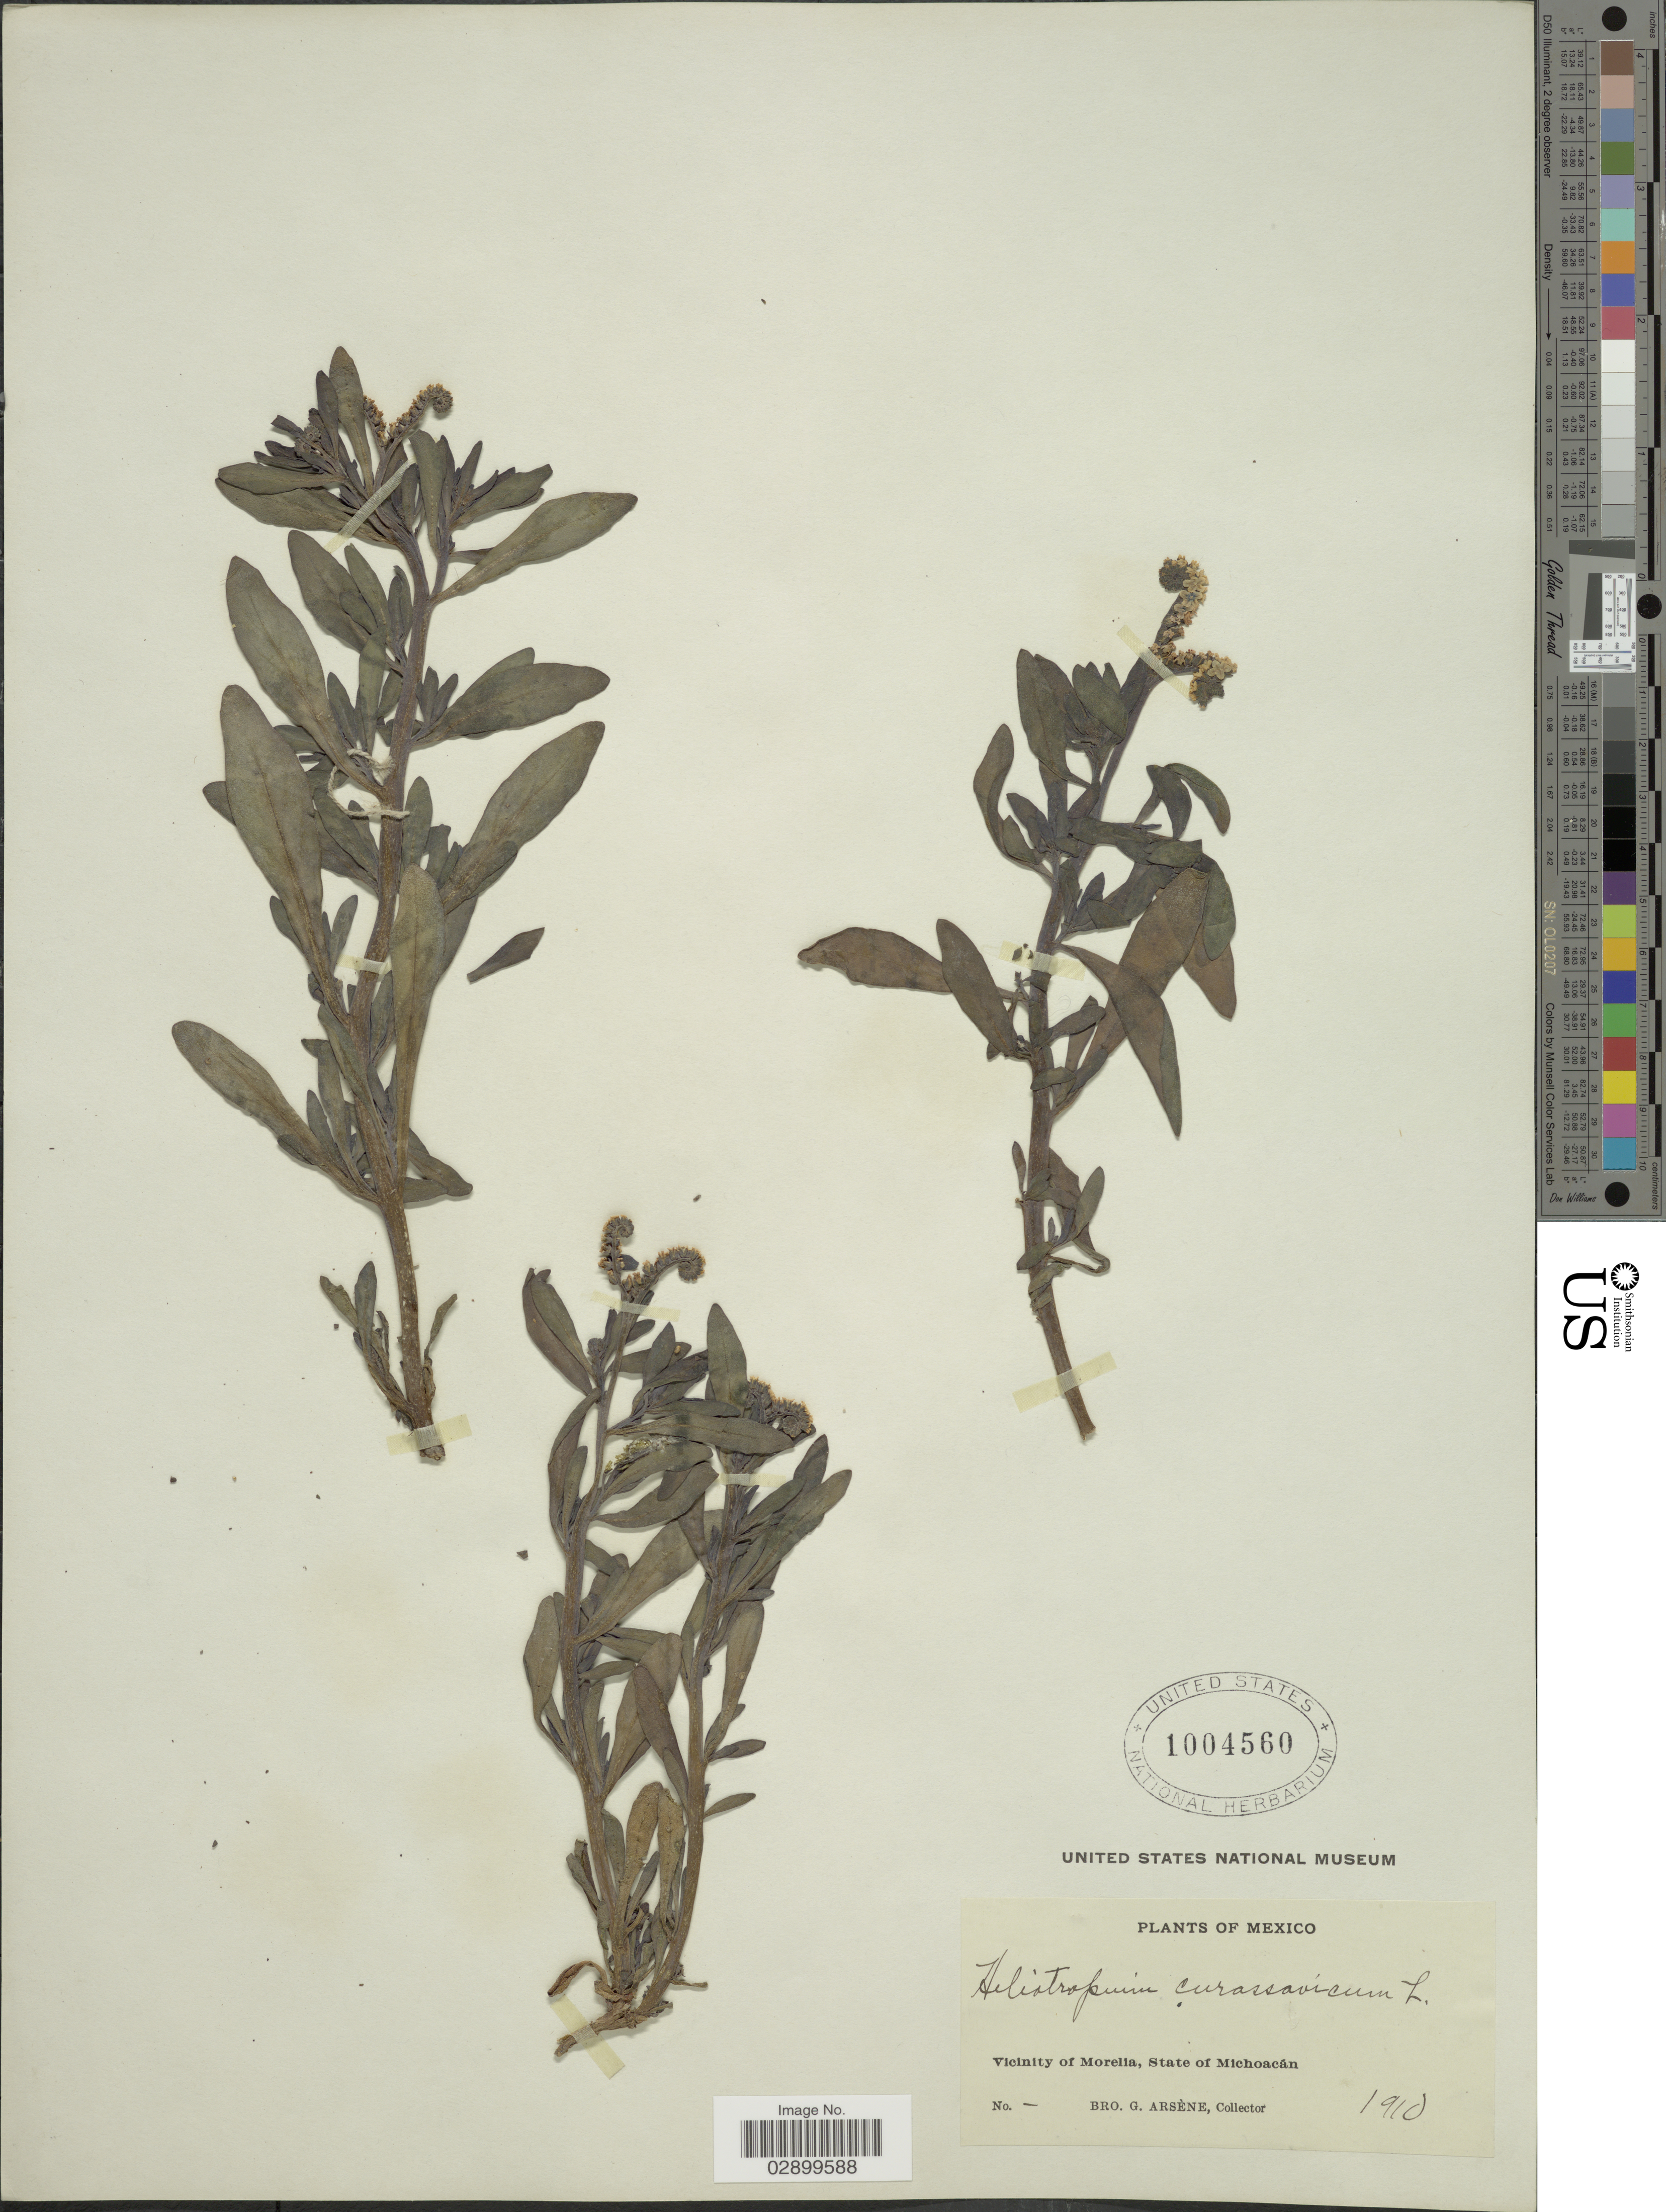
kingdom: Plantae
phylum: Tracheophyta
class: Magnoliopsida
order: Boraginales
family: Heliotropiaceae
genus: Heliotropium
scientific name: Heliotropium curassavicum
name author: L.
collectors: Bro. G. Arsène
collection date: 1910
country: Mexico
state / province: Michoacán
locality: Vicinity of Morelia.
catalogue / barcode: US 1004560